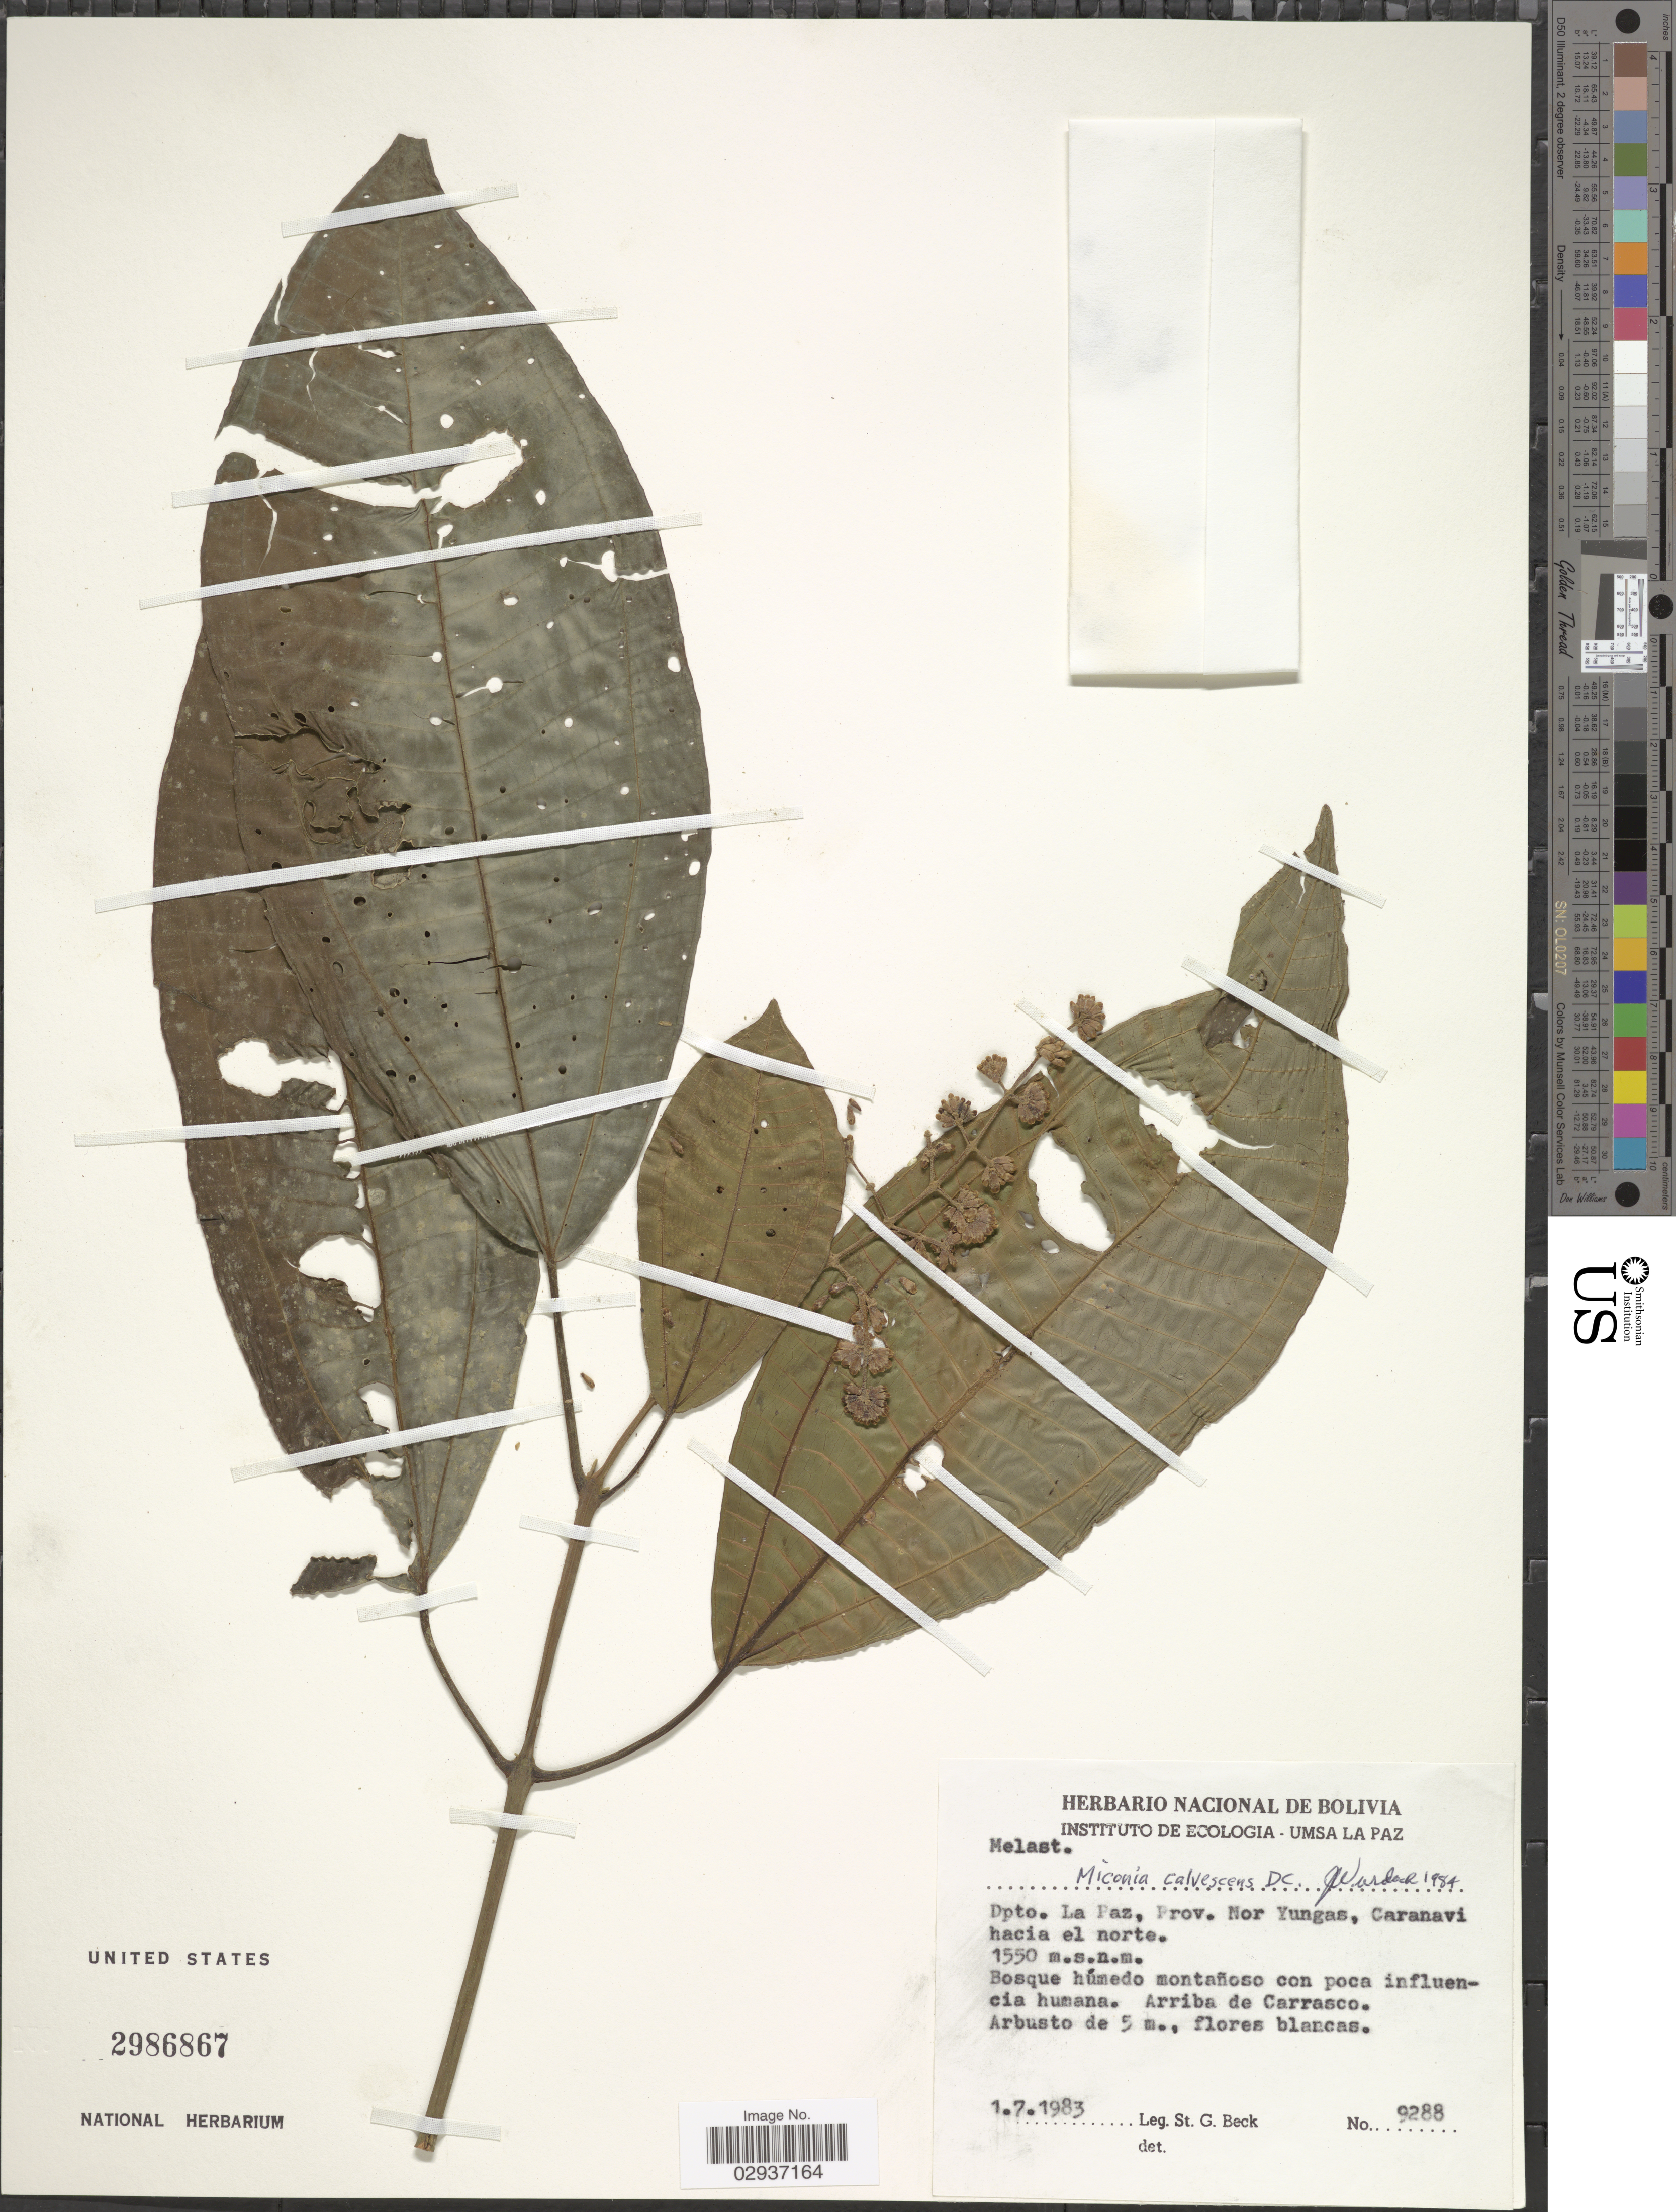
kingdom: Plantae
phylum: Tracheophyta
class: Magnoliopsida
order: Myrtales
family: Melastomataceae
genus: Miconia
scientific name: Miconia calvescens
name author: DC.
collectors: S. Beck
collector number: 9288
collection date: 1983-07-01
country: Bolivia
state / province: La Paz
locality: Dpto. La Paz, Prov. Nor Yungas, Caranavi hacia el norte.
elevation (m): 1550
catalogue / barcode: US 2986867